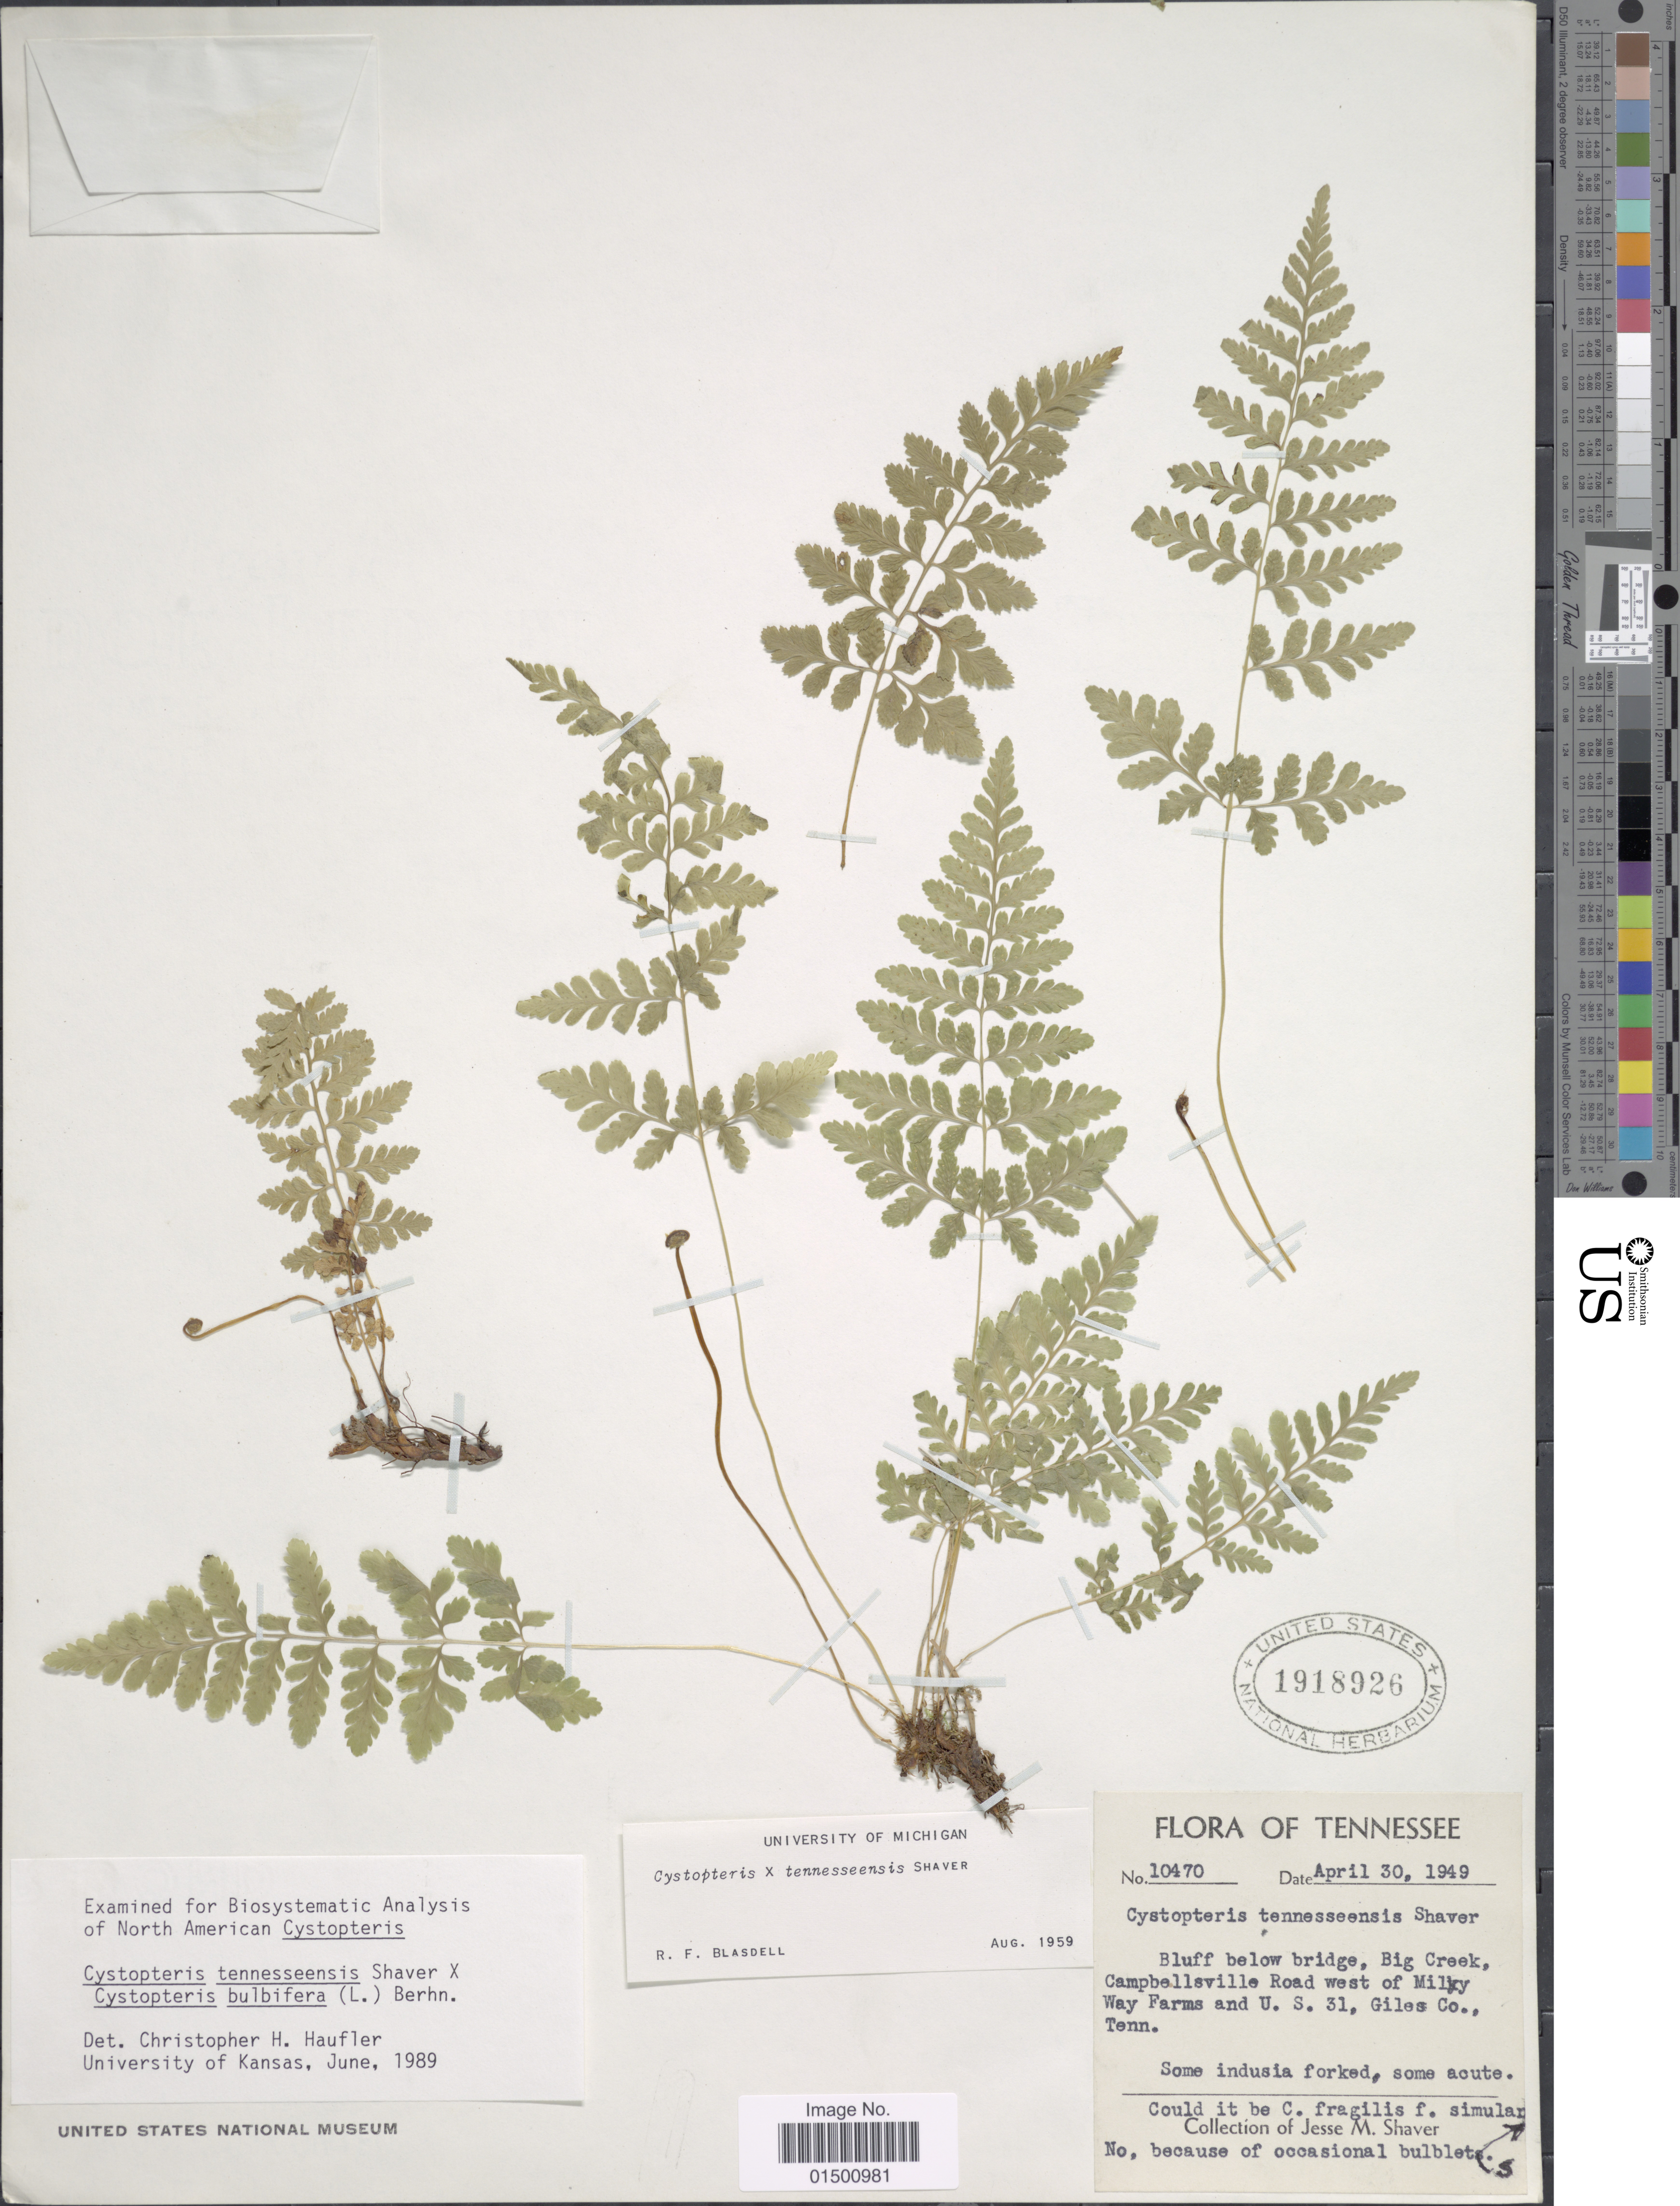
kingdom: Plantae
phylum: Tracheophyta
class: Polypodiopsida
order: Polypodiales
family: Cystopteridaceae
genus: Cystopteris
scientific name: Cystopteris bulbifera x C. tennesseensis Shaver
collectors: J. Shaver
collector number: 10470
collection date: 1949-04-30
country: United States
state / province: Tennessee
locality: Bluff below bridge, Big Creek, Campbellsville Road west of Milky Way Farms and U.S. 31., Giles Co.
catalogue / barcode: US 1918926